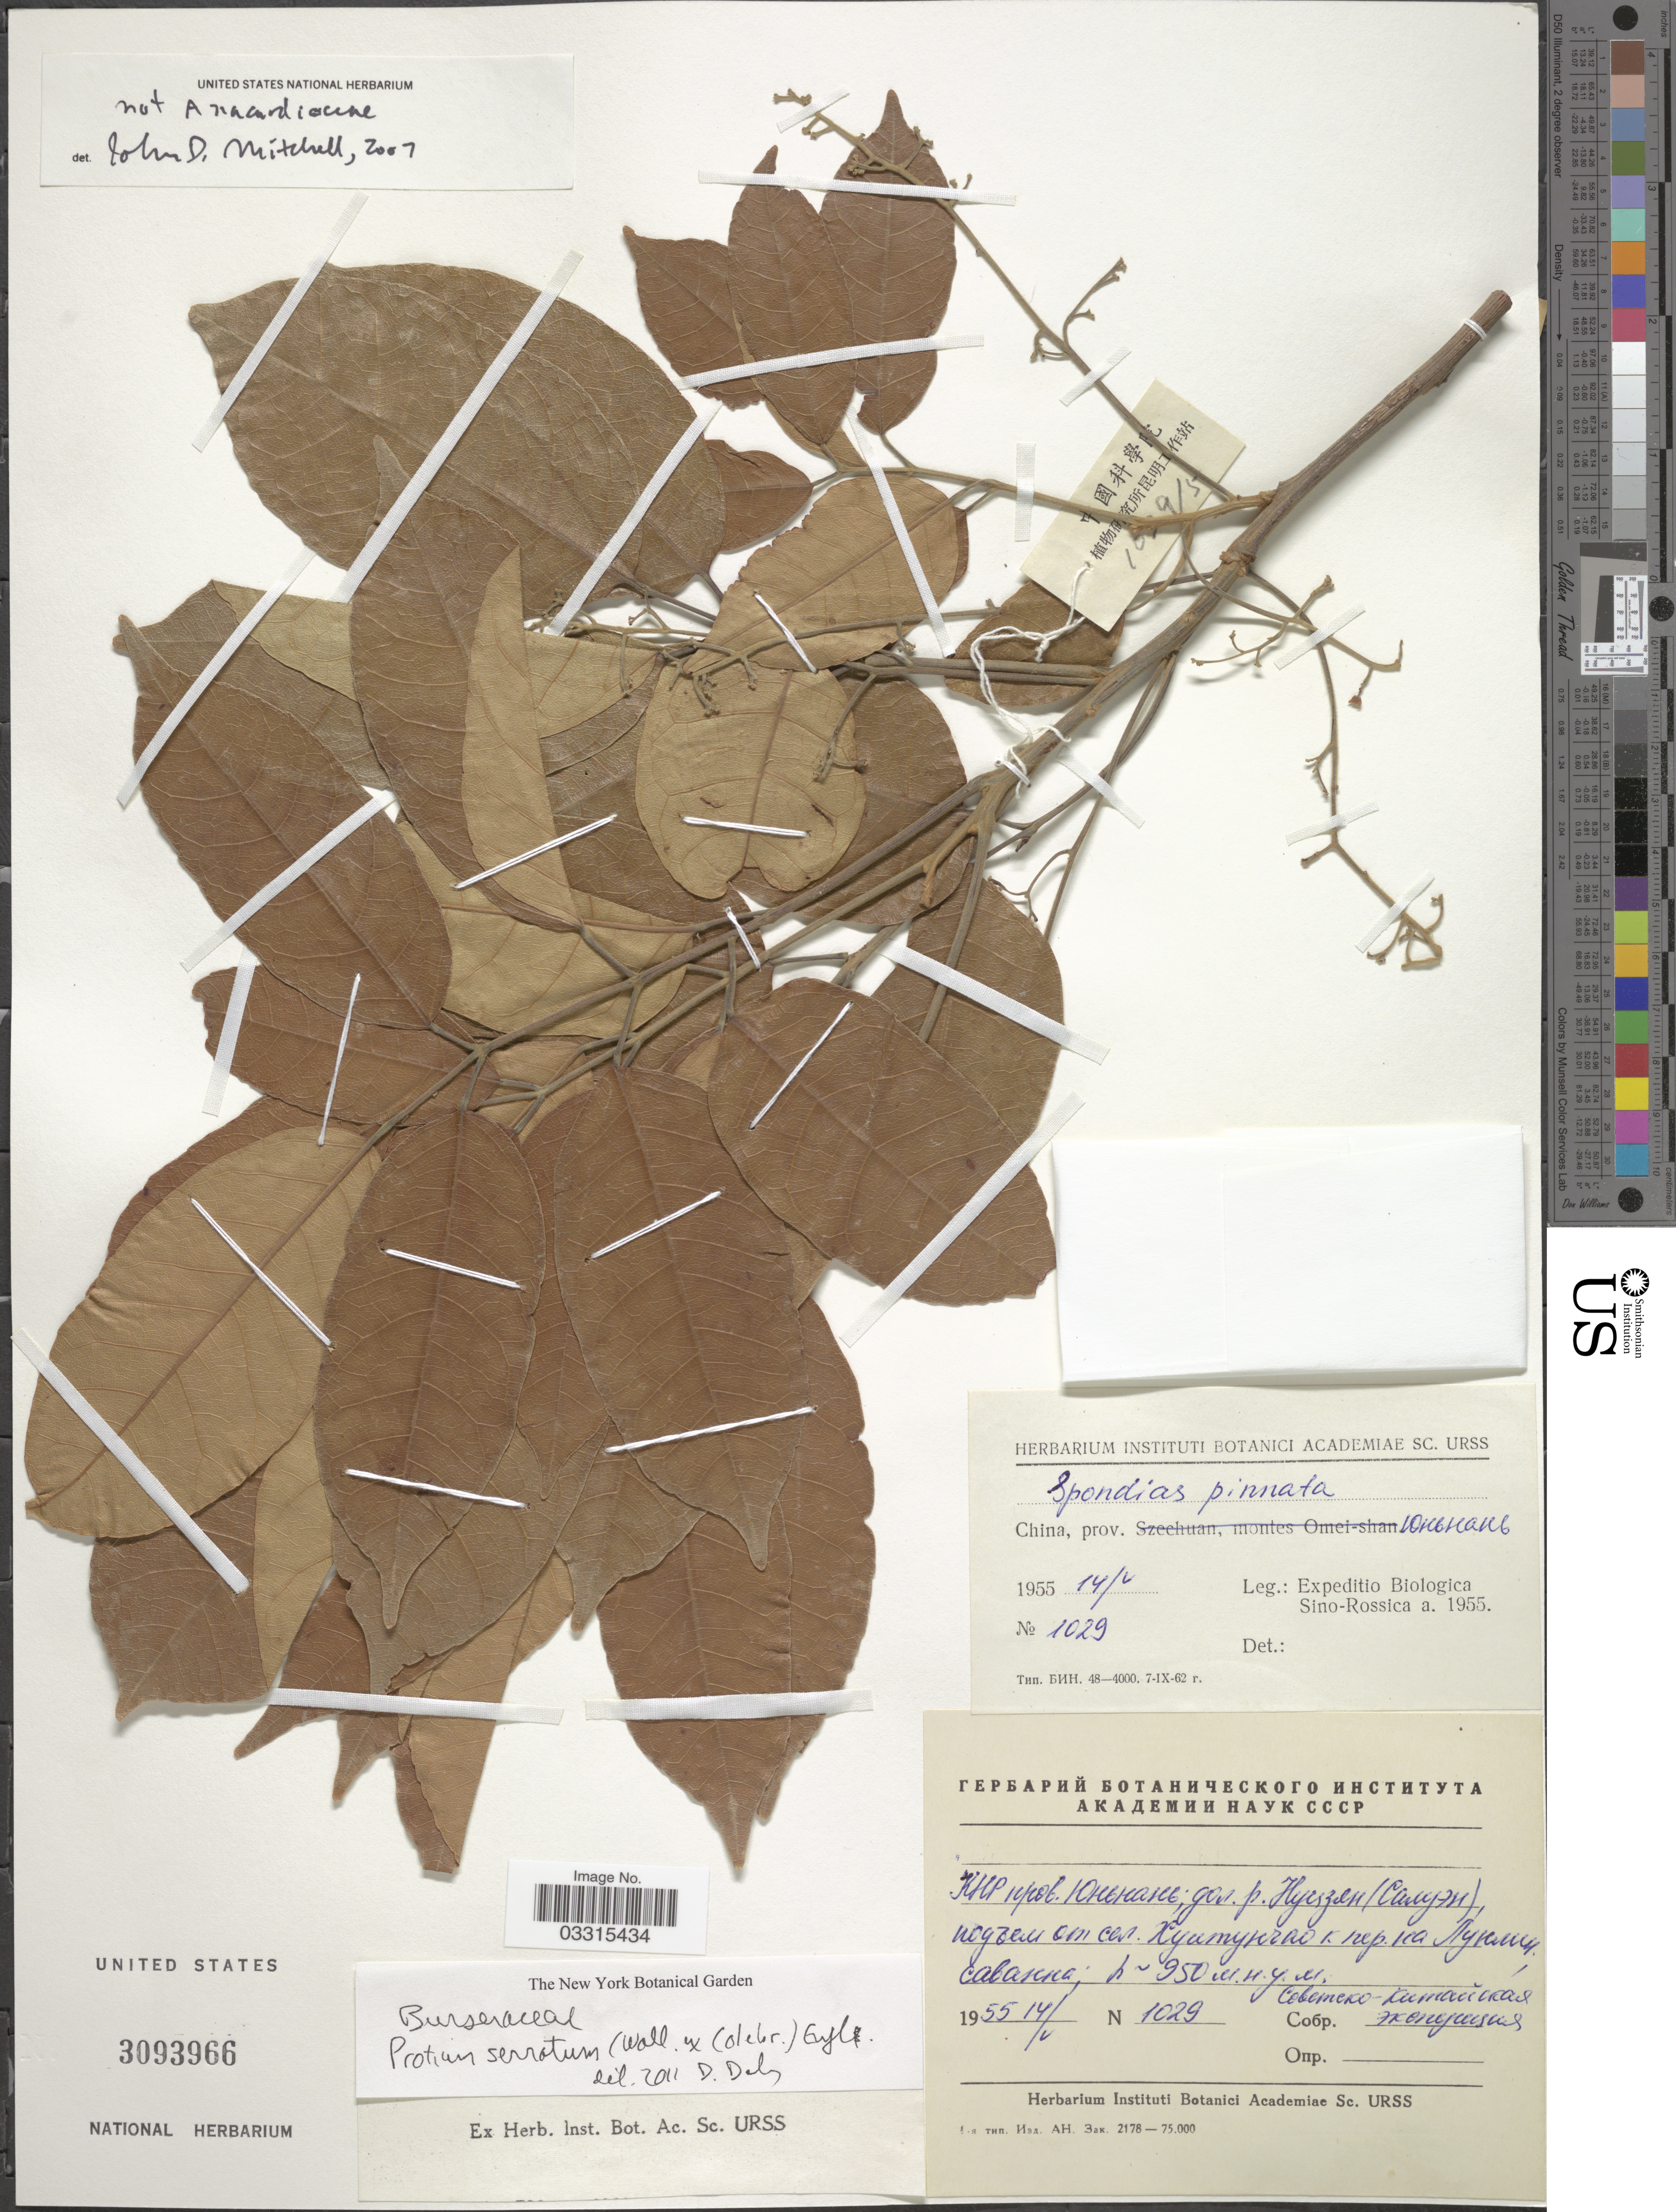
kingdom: Plantae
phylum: Tracheophyta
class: Magnoliopsida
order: Sapindales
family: Burseraceae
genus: Protium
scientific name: Protium serratum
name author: Engl.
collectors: Expeditio Biologica Sino-Rossica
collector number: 1029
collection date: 1955-05-14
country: China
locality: Prov. X.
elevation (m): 950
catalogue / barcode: US 3093966